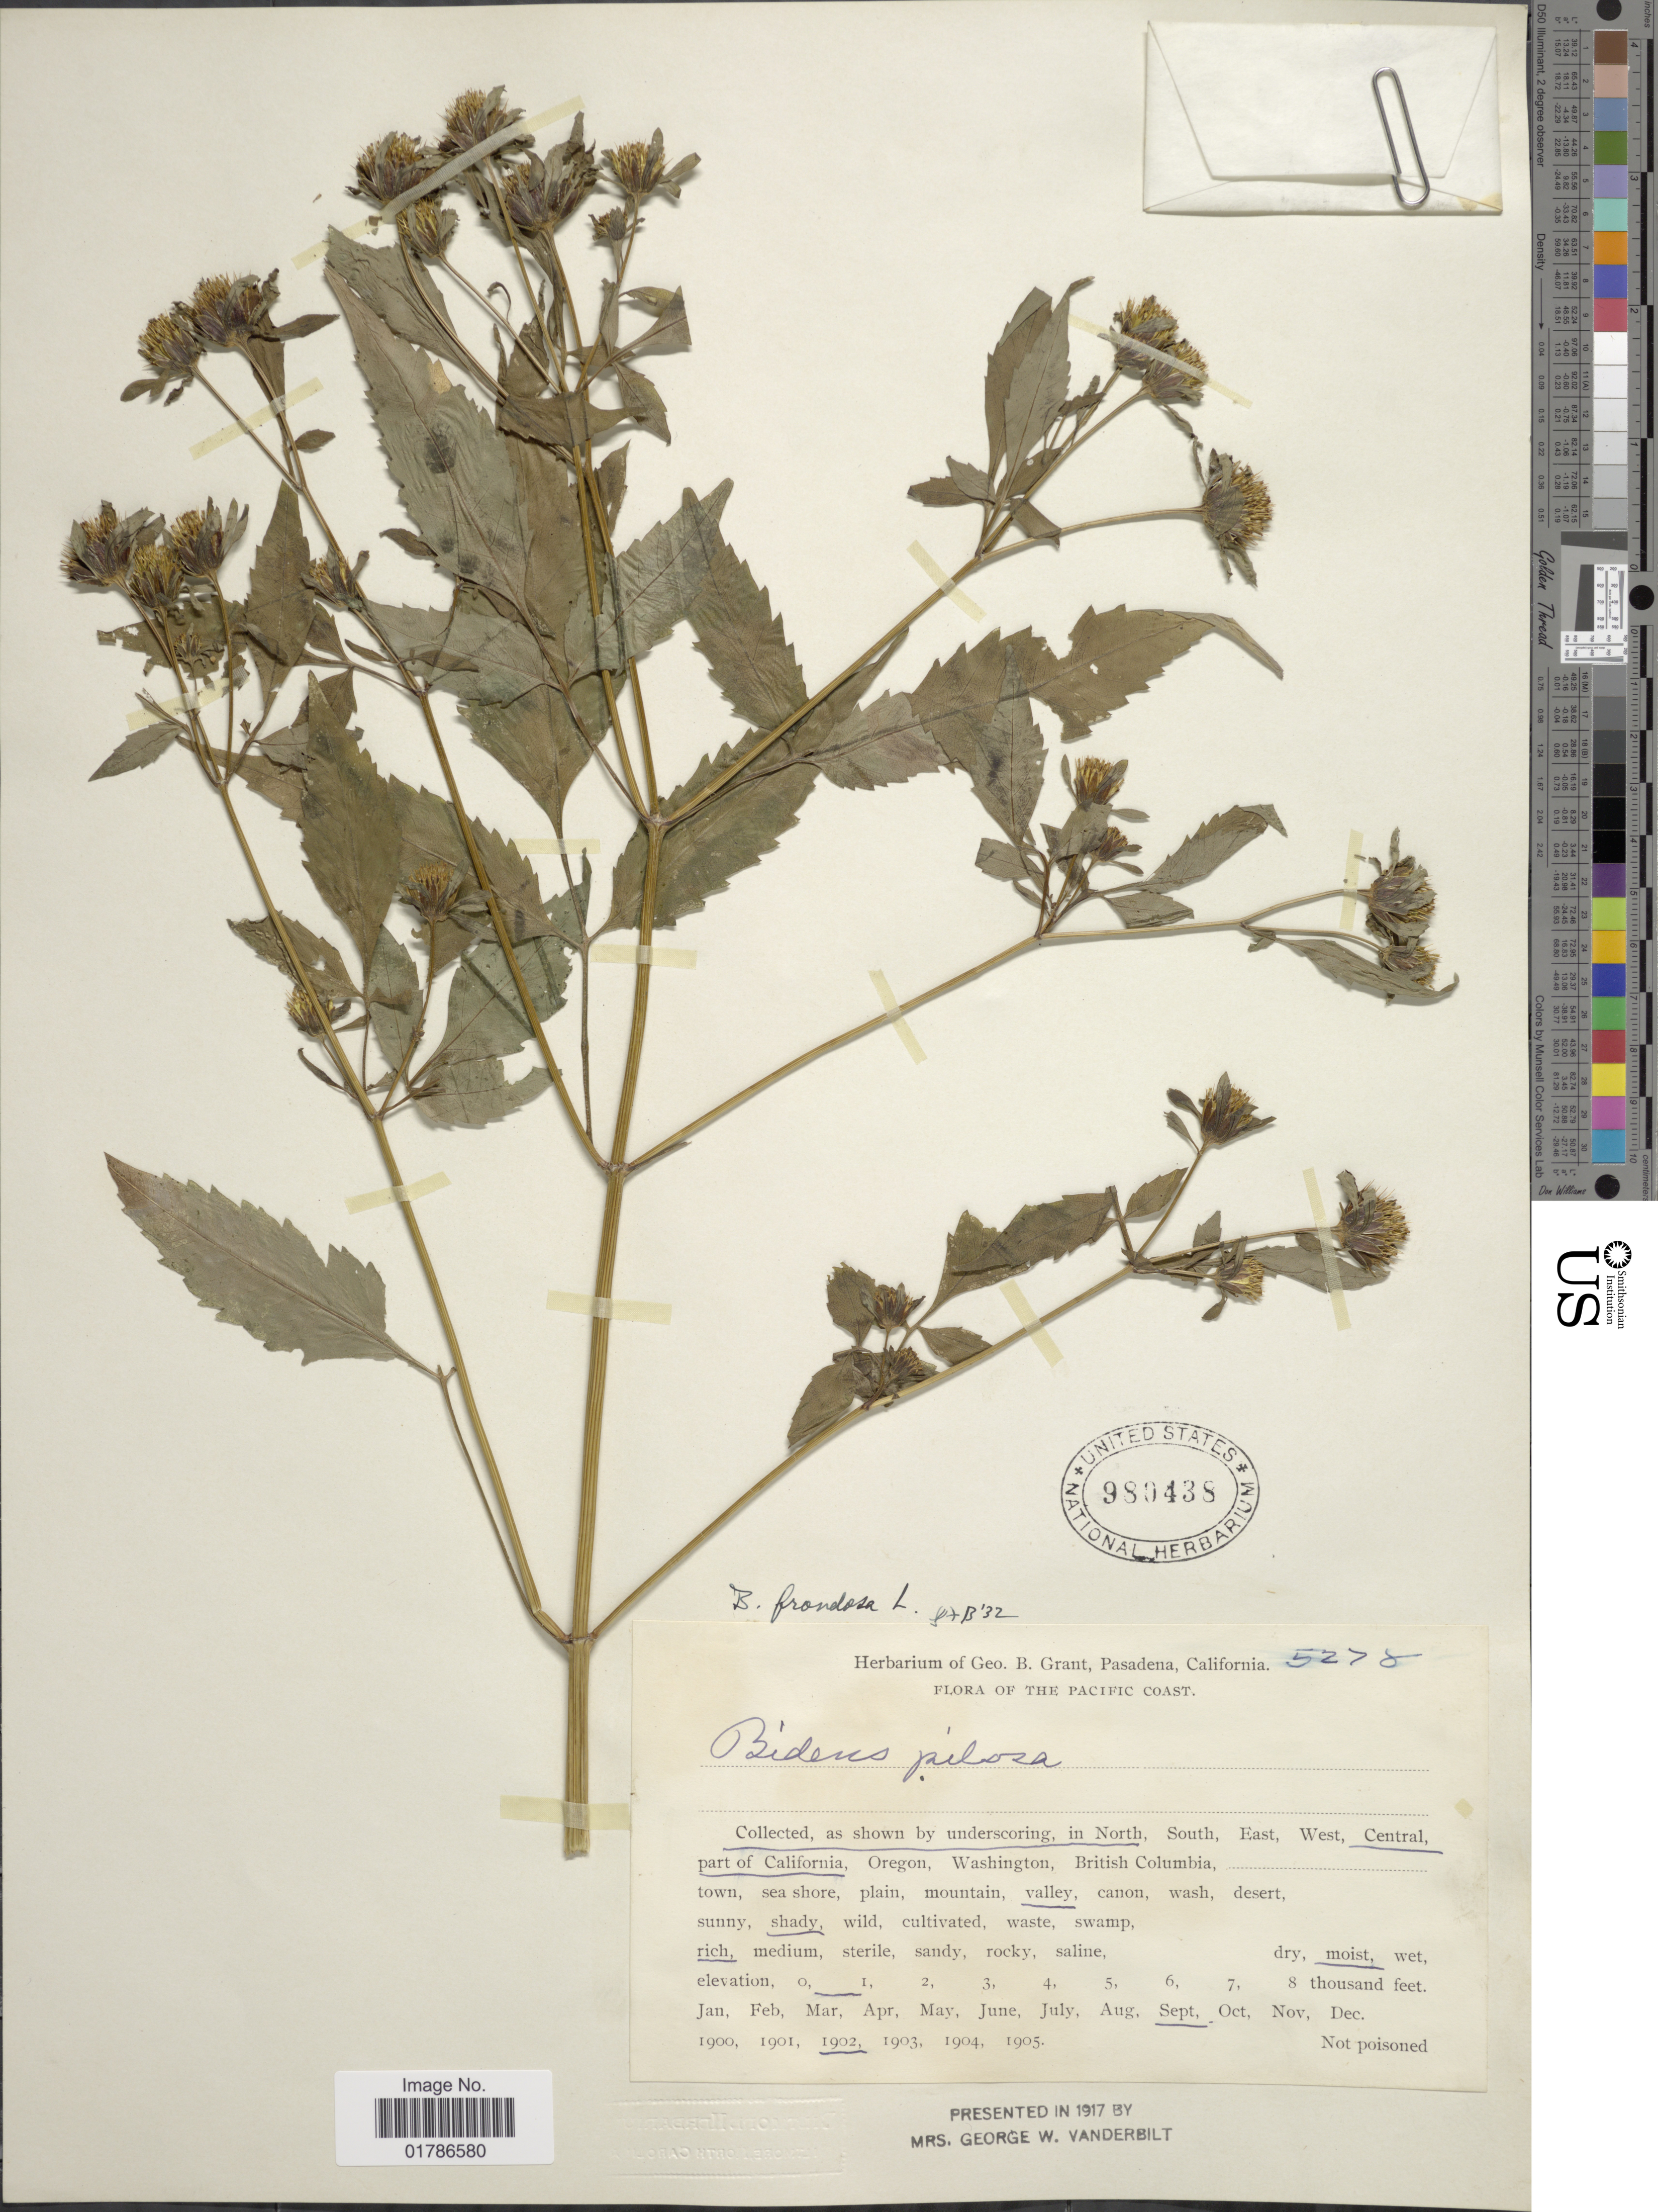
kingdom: Plantae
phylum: Tracheophyta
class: Magnoliopsida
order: Asterales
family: Asteraceae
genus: Bidens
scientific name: Bidens frondosa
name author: L.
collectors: ex herb. G. B. Grant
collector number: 5278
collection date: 1902-09-01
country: United States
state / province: California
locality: Pacific Coast, North, Central, part of California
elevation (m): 0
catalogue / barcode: US 980438